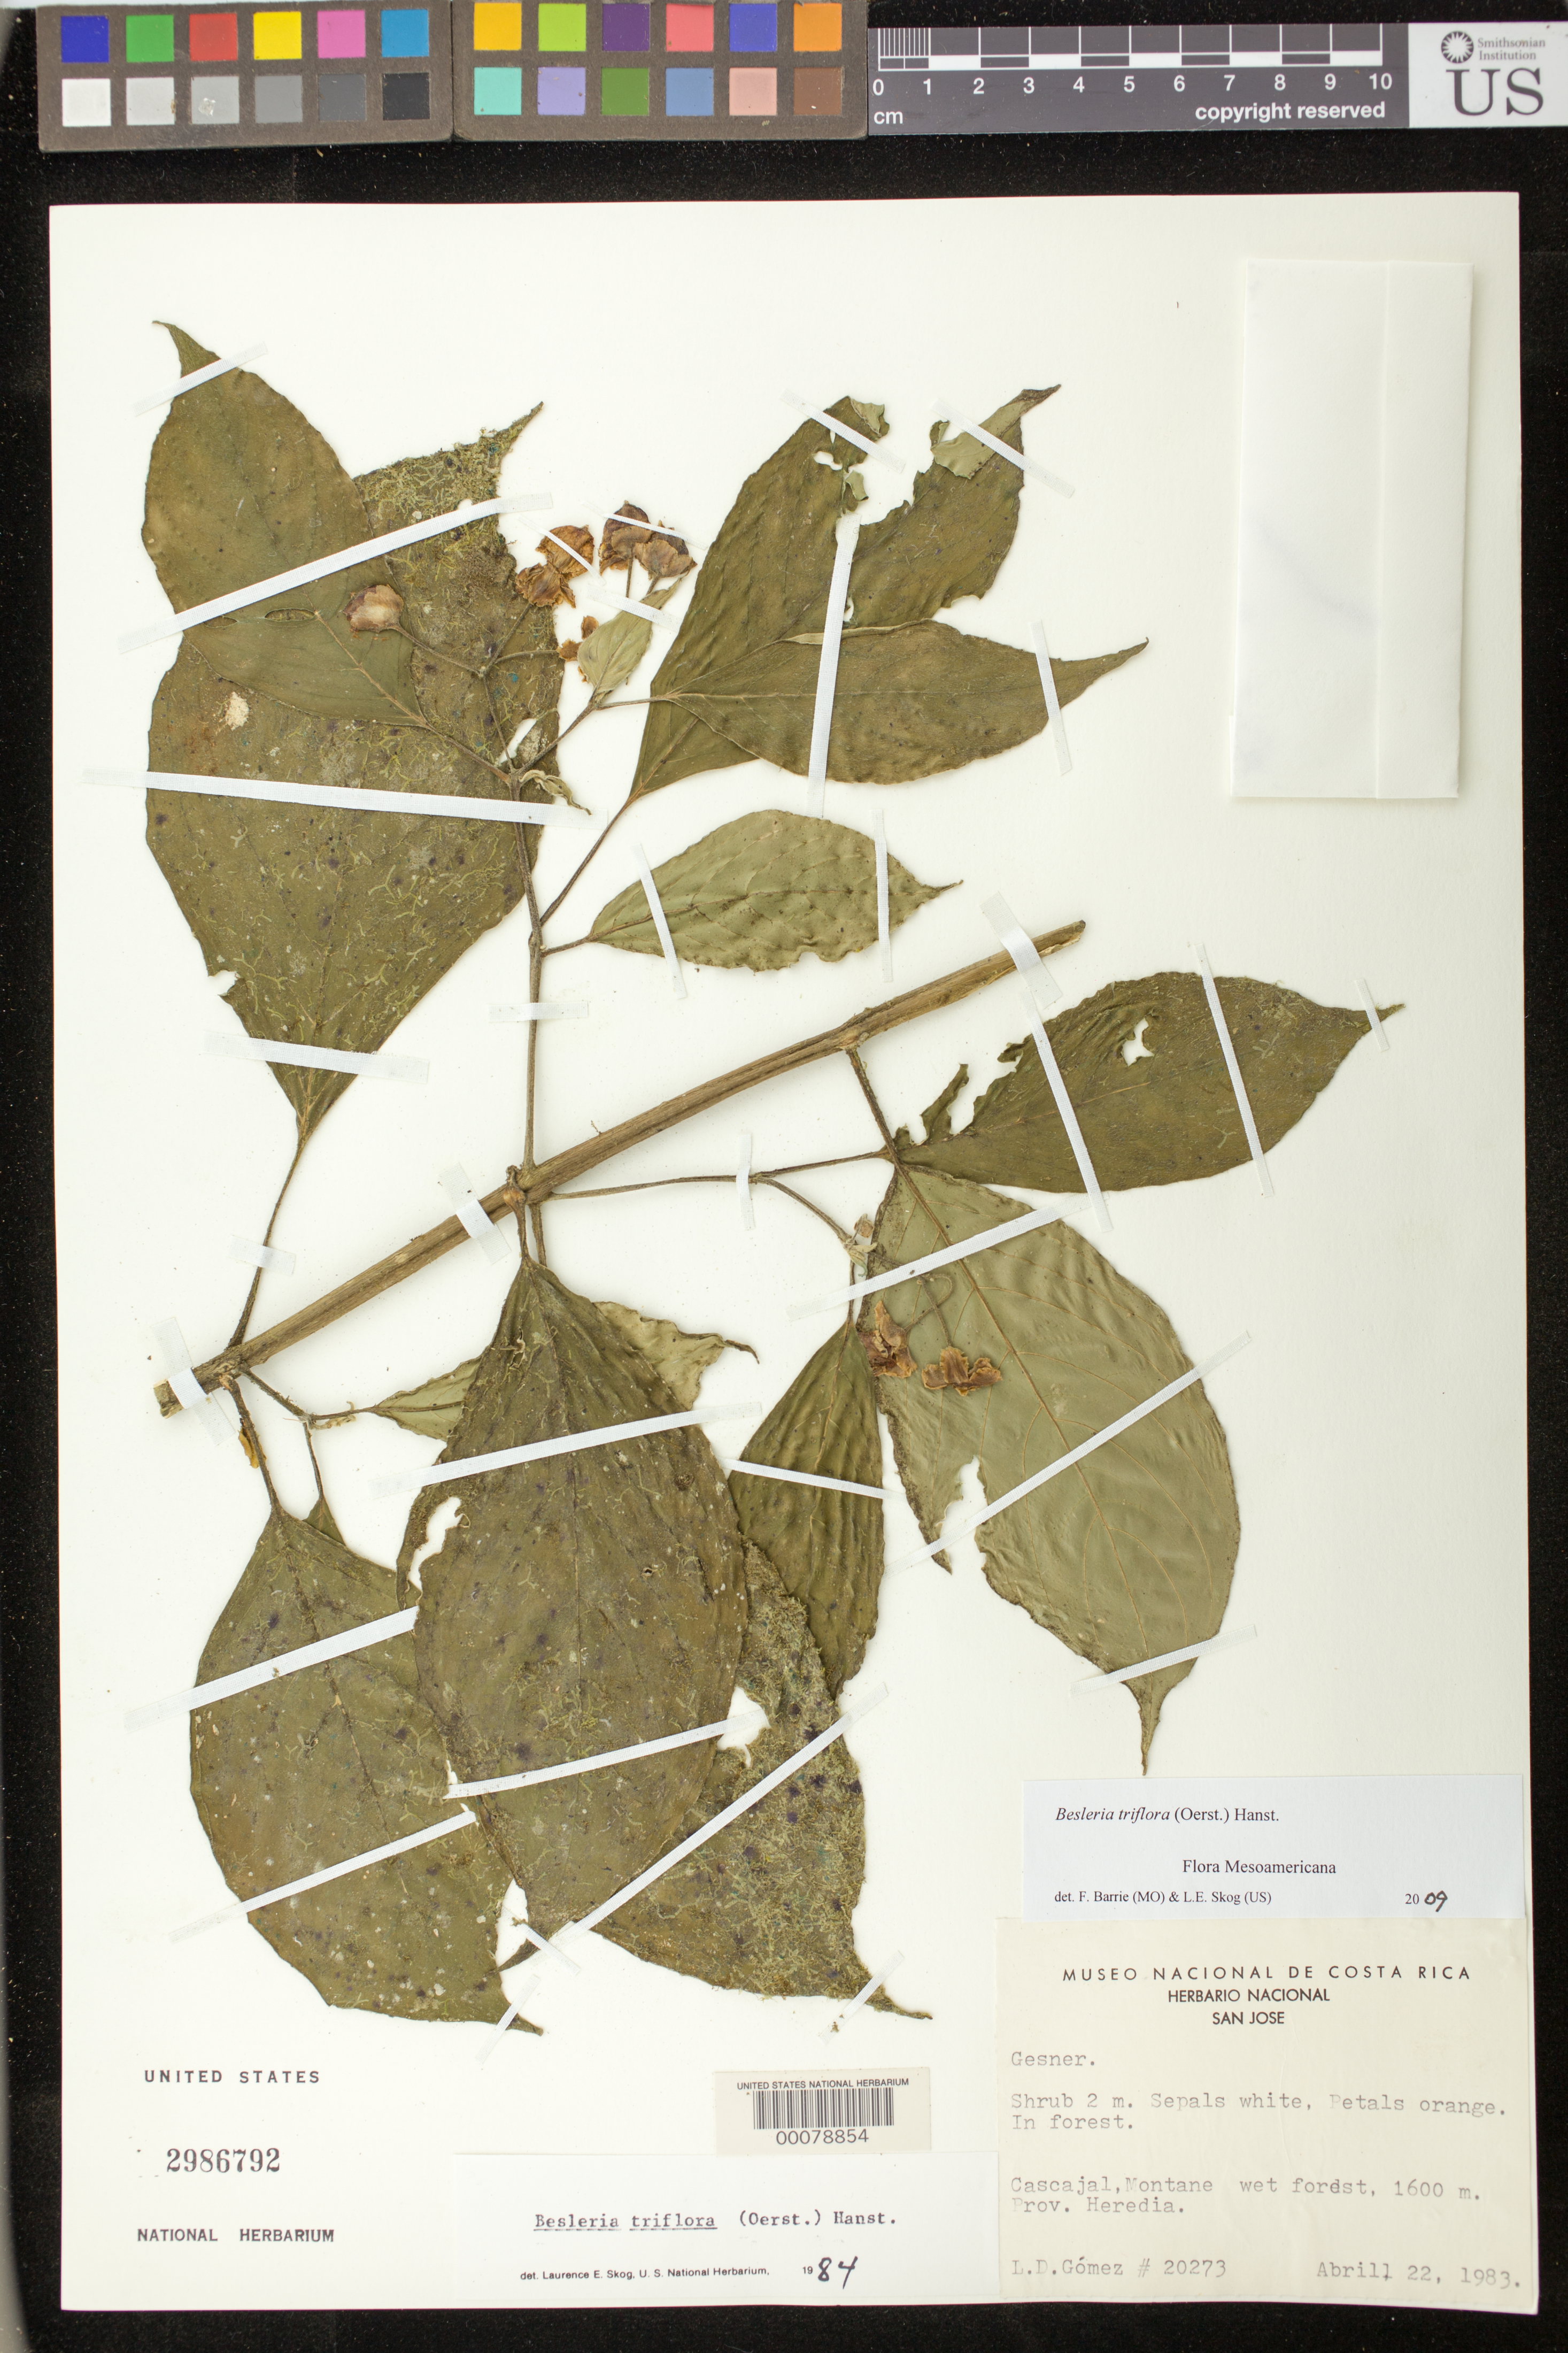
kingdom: Plantae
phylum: Tracheophyta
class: Magnoliopsida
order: Lamiales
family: Gesneriaceae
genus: Besleria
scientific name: Besleria triflora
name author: (Oerst.) Hanst.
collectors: L. D. Gómez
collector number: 20273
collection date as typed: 22 Apr 1983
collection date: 1983-04-22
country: Costa Rica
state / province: Heredia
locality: Cascajal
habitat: Montane wet forest; in forest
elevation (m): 1600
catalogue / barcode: US 2986792